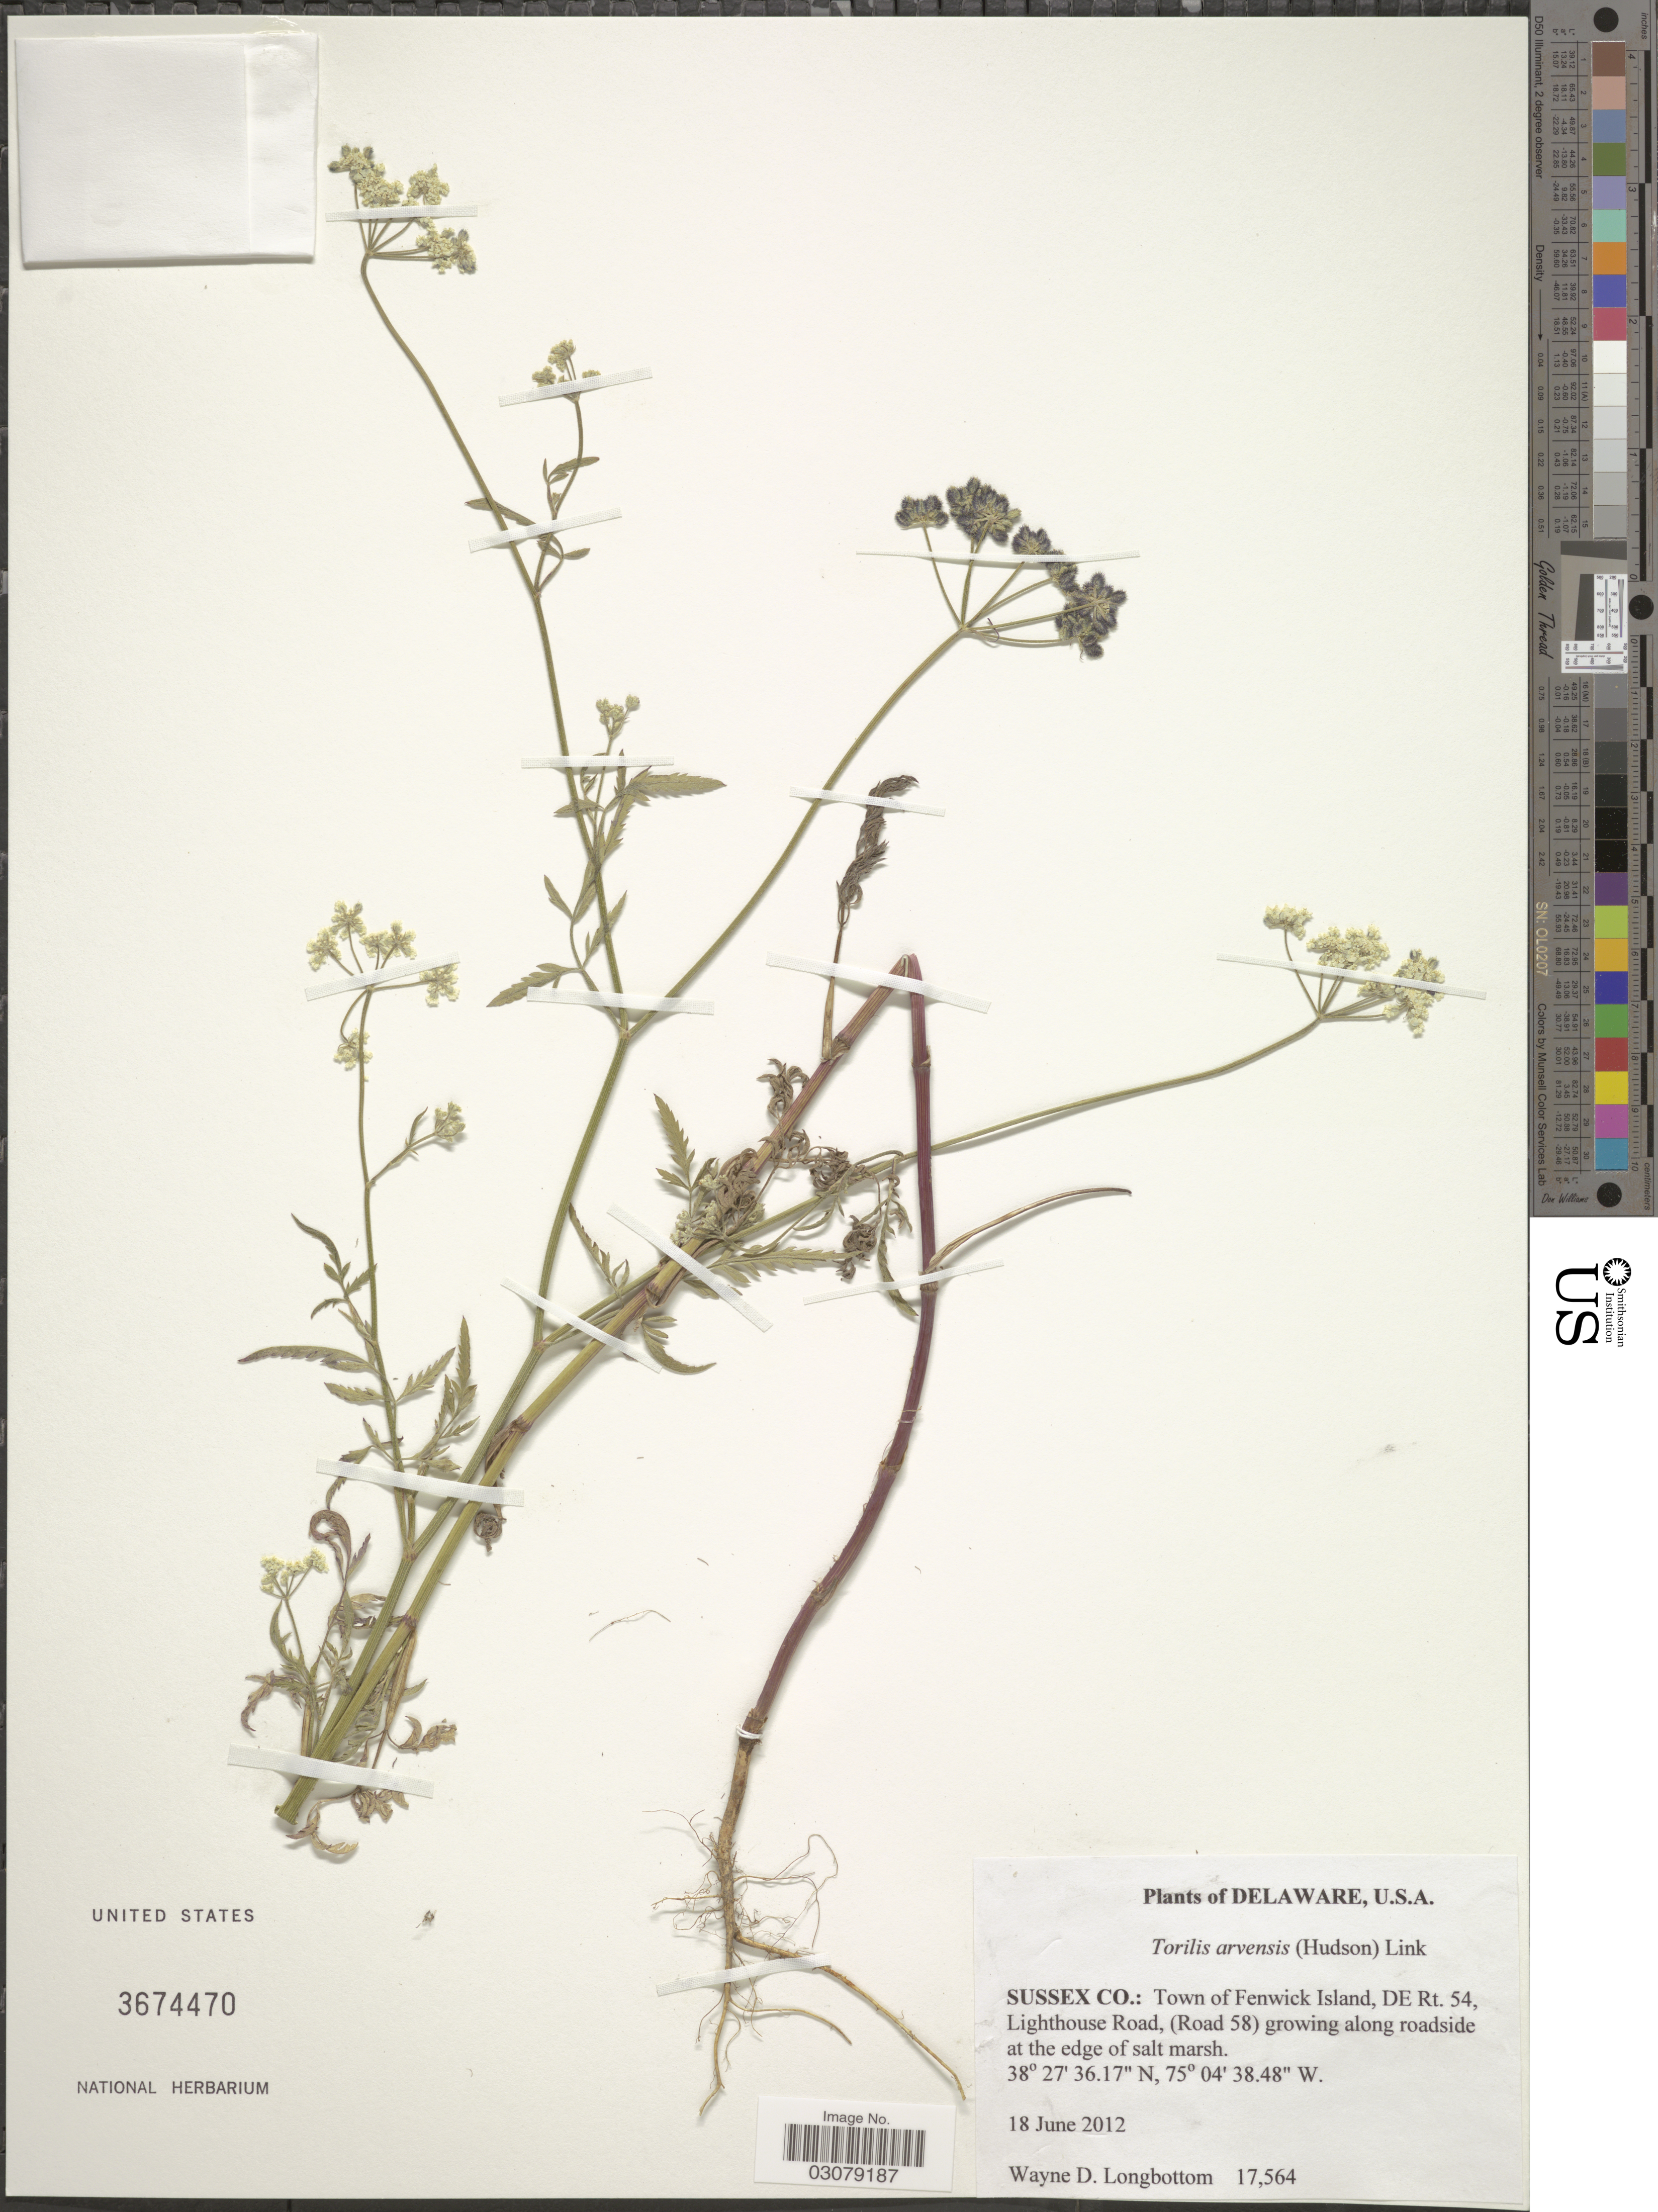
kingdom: Plantae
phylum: Tracheophyta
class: Magnoliopsida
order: Apiales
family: Apiaceae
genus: Torilis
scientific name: Torilis arvensis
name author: (Huds.) Link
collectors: W. D. Longbottom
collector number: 17564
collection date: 2012-06-18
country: United States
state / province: Delaware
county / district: Sussex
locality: Sussex Co.: Town of Fenwick Island, DE Rt. 54, Lighthouse Road, (Road 58) growing along roadside at the edge of salt marsh.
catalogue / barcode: US 3674470